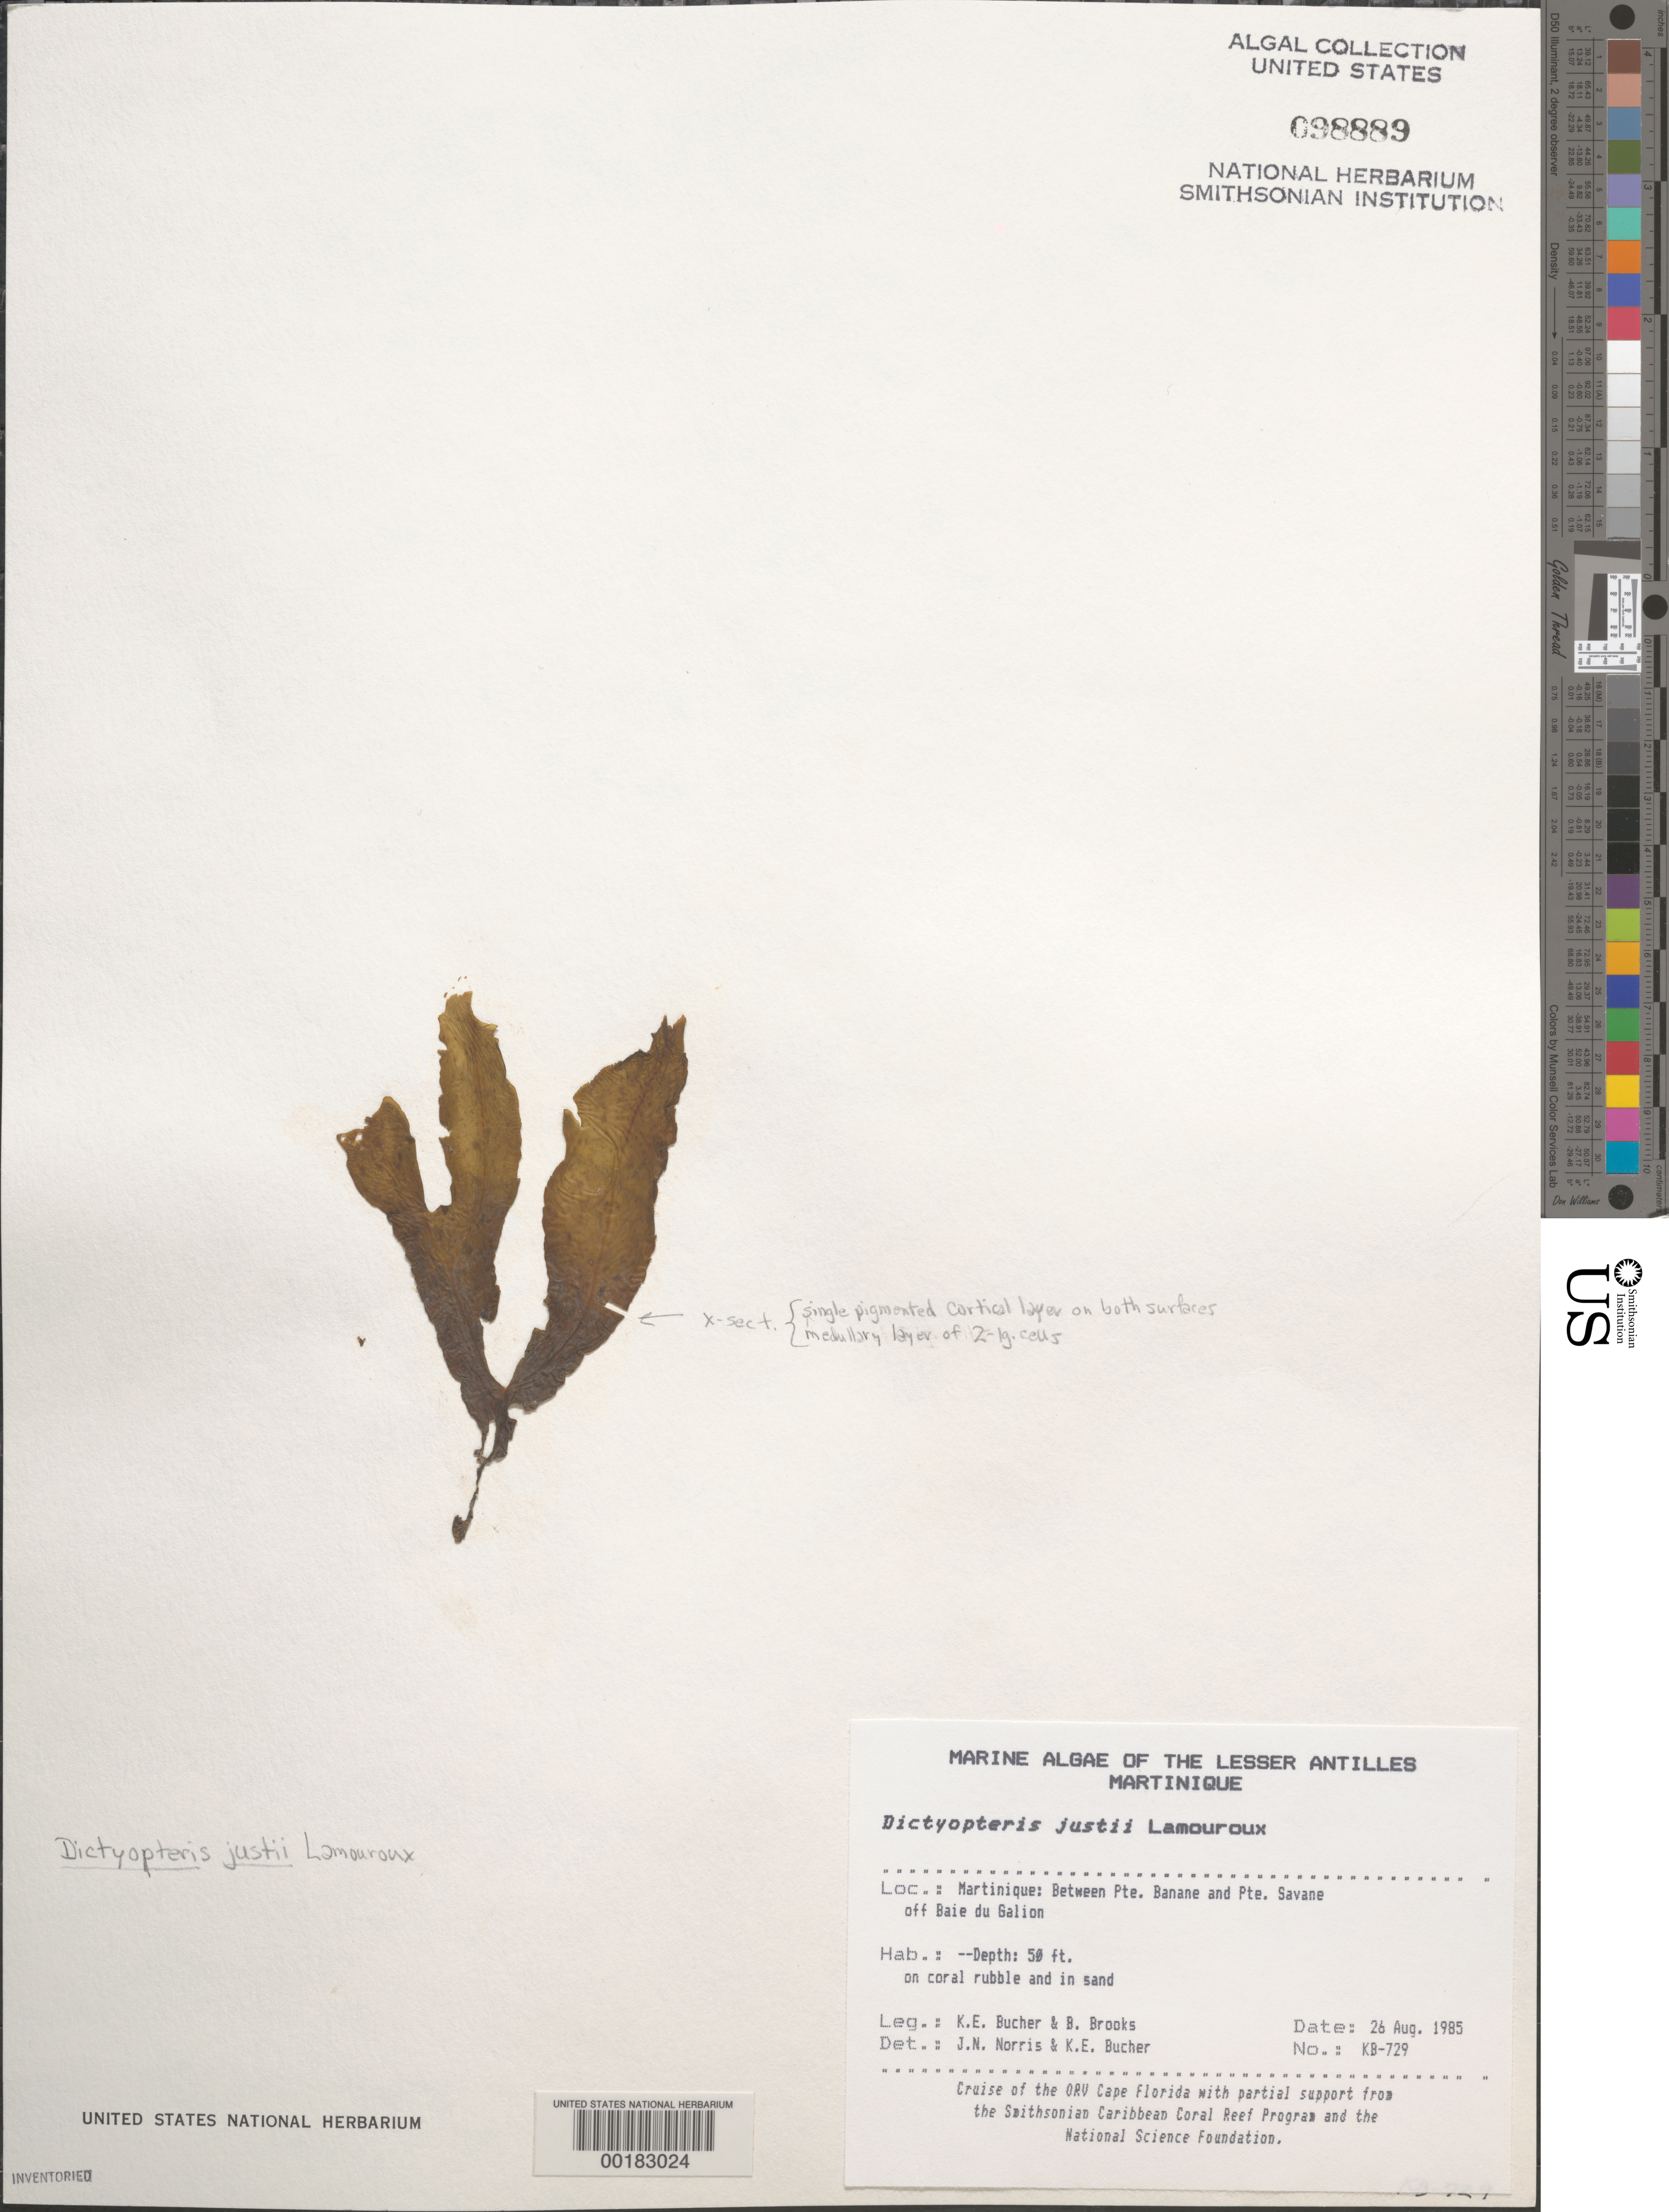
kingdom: Chromista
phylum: Ochrophyta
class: Phaeophyceae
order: Dictyotales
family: Dictyotaceae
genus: Dictyopteris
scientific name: Dictyopteris justii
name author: J.V.Lamouroux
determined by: Norris, J. N.; Bucher, K. E.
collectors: K. E. Bucher & B. Brooks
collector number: Kb-729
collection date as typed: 26 Aug 1985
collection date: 1985-08-26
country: Martinique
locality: Between Pointe Banane and Pointe Savane, off Baie du Galion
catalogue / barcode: US 98889